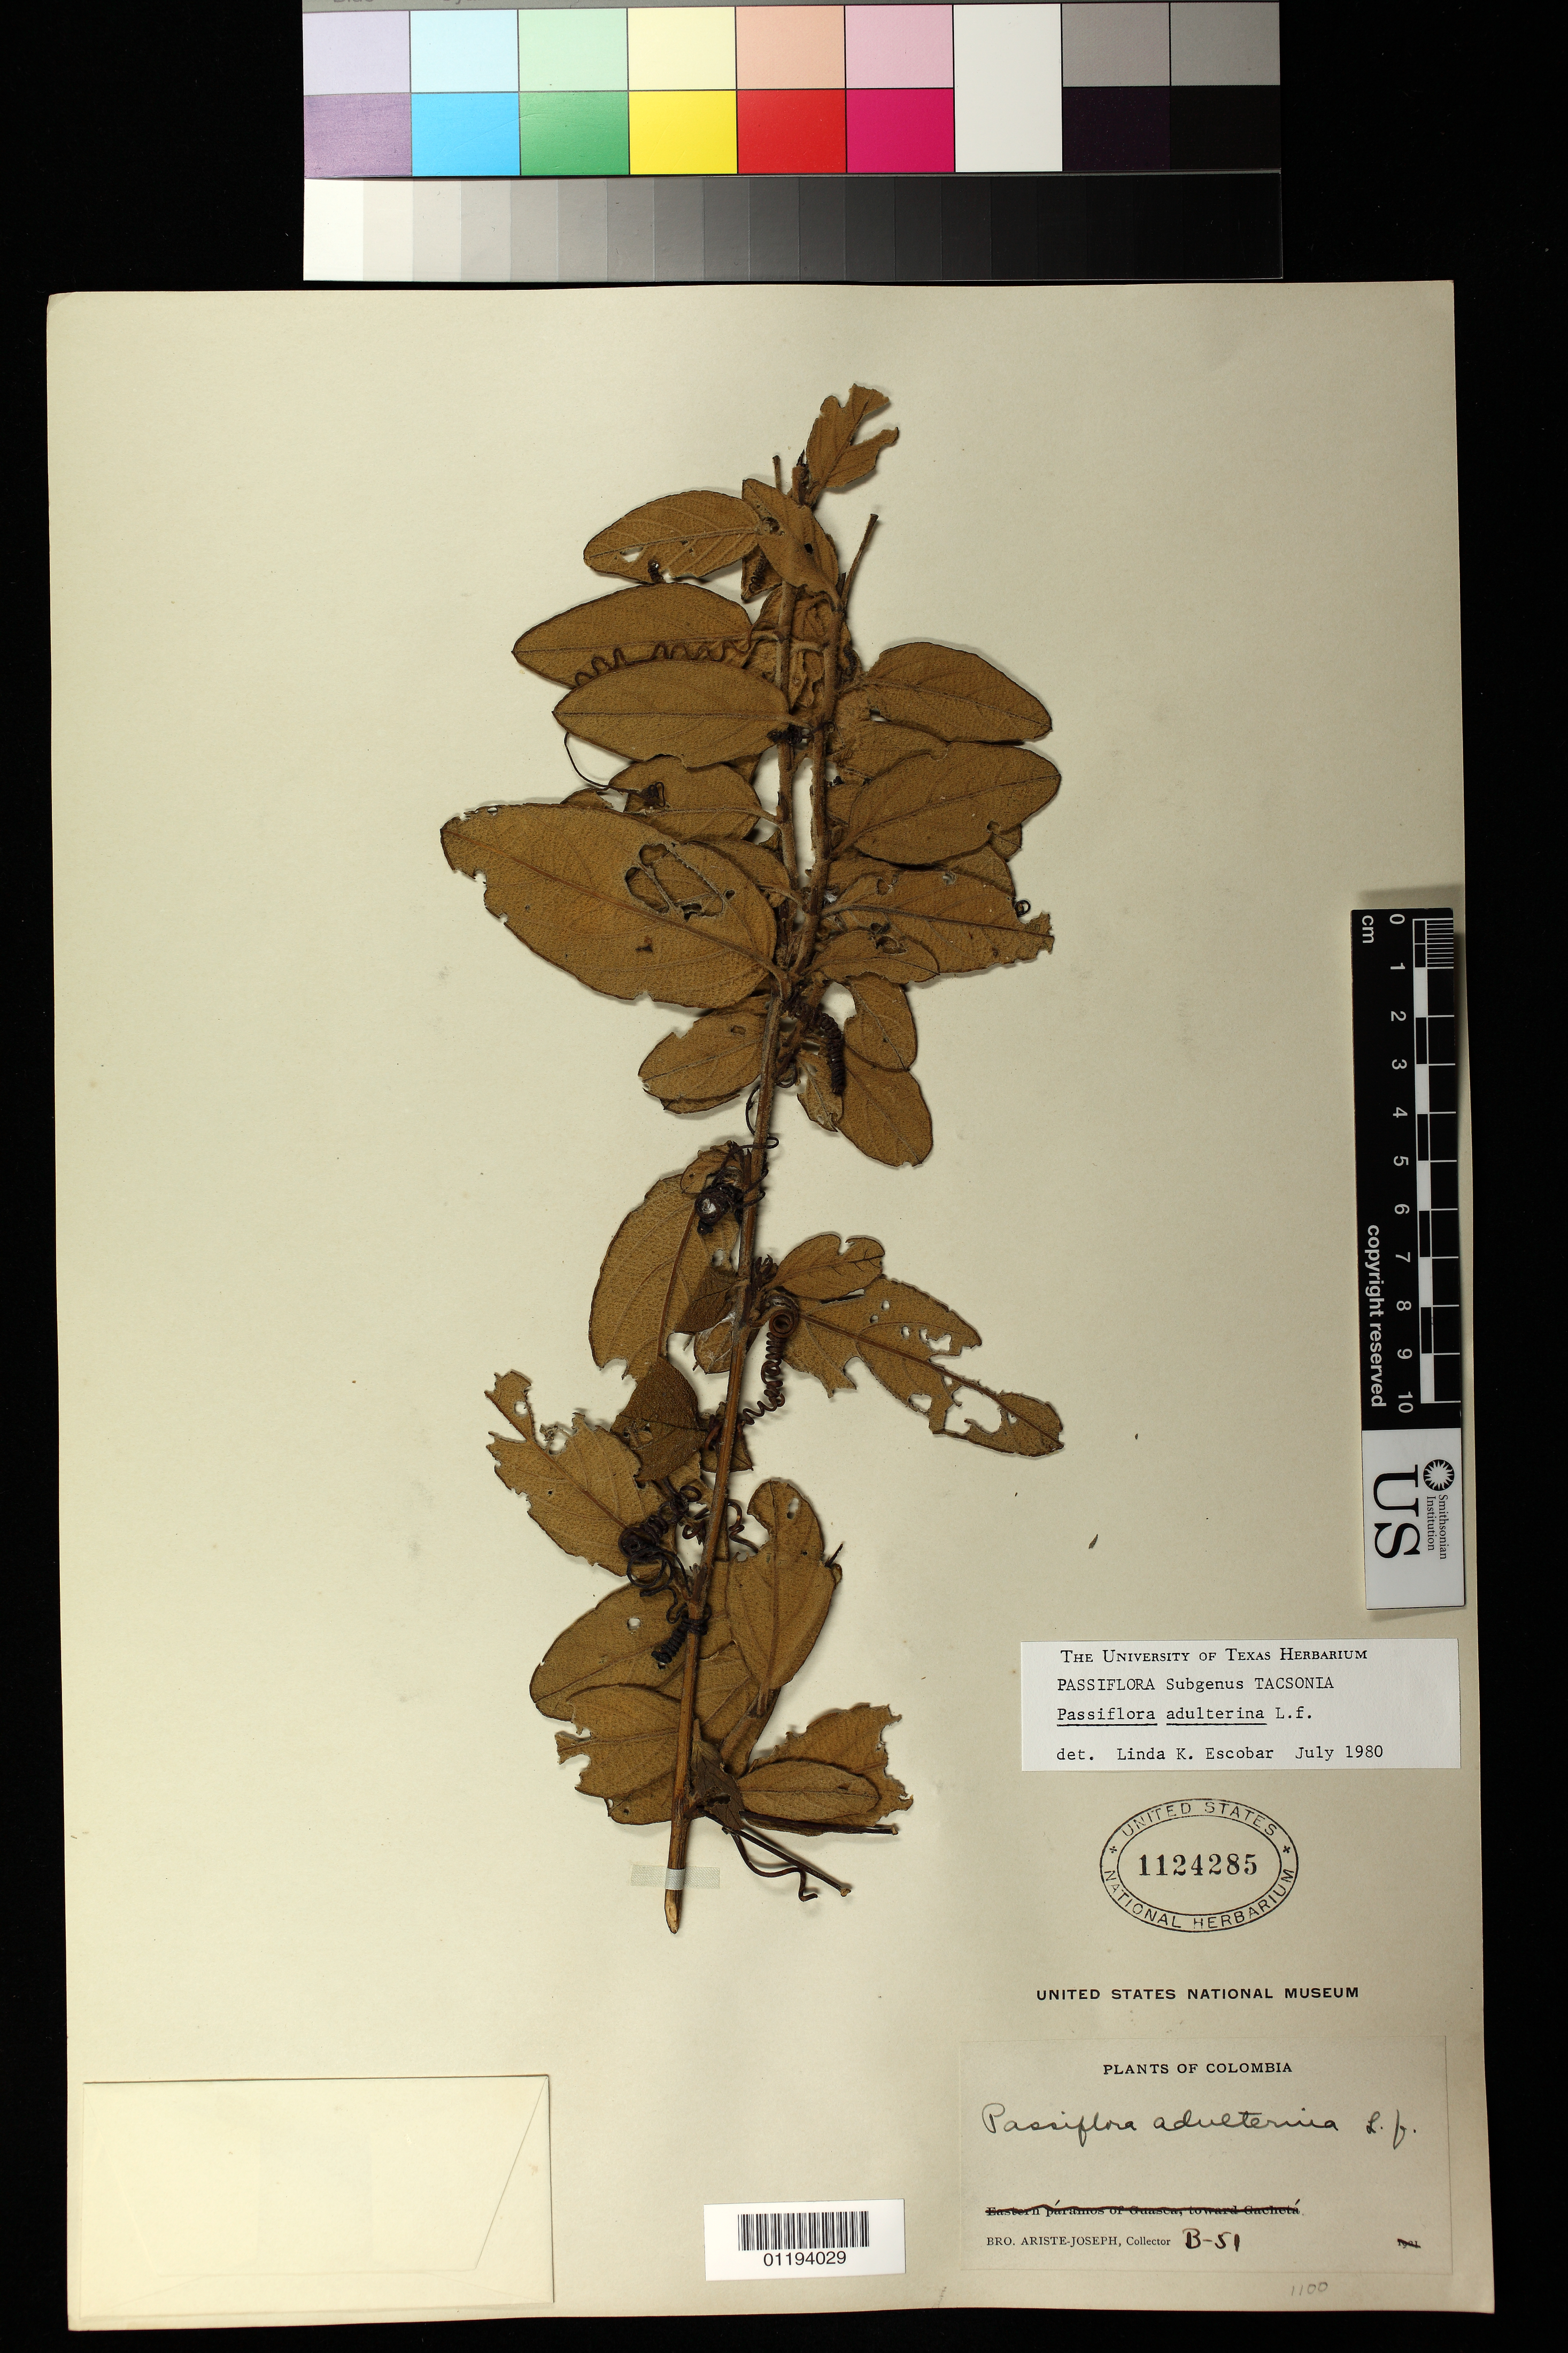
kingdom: Plantae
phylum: Tracheophyta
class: Magnoliopsida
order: Malpighiales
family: Passifloraceae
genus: Passiflora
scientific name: Passiflora adulterina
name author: L. f.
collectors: Bro. Ariste-Joseph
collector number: B-51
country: Colombia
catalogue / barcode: US 1124285